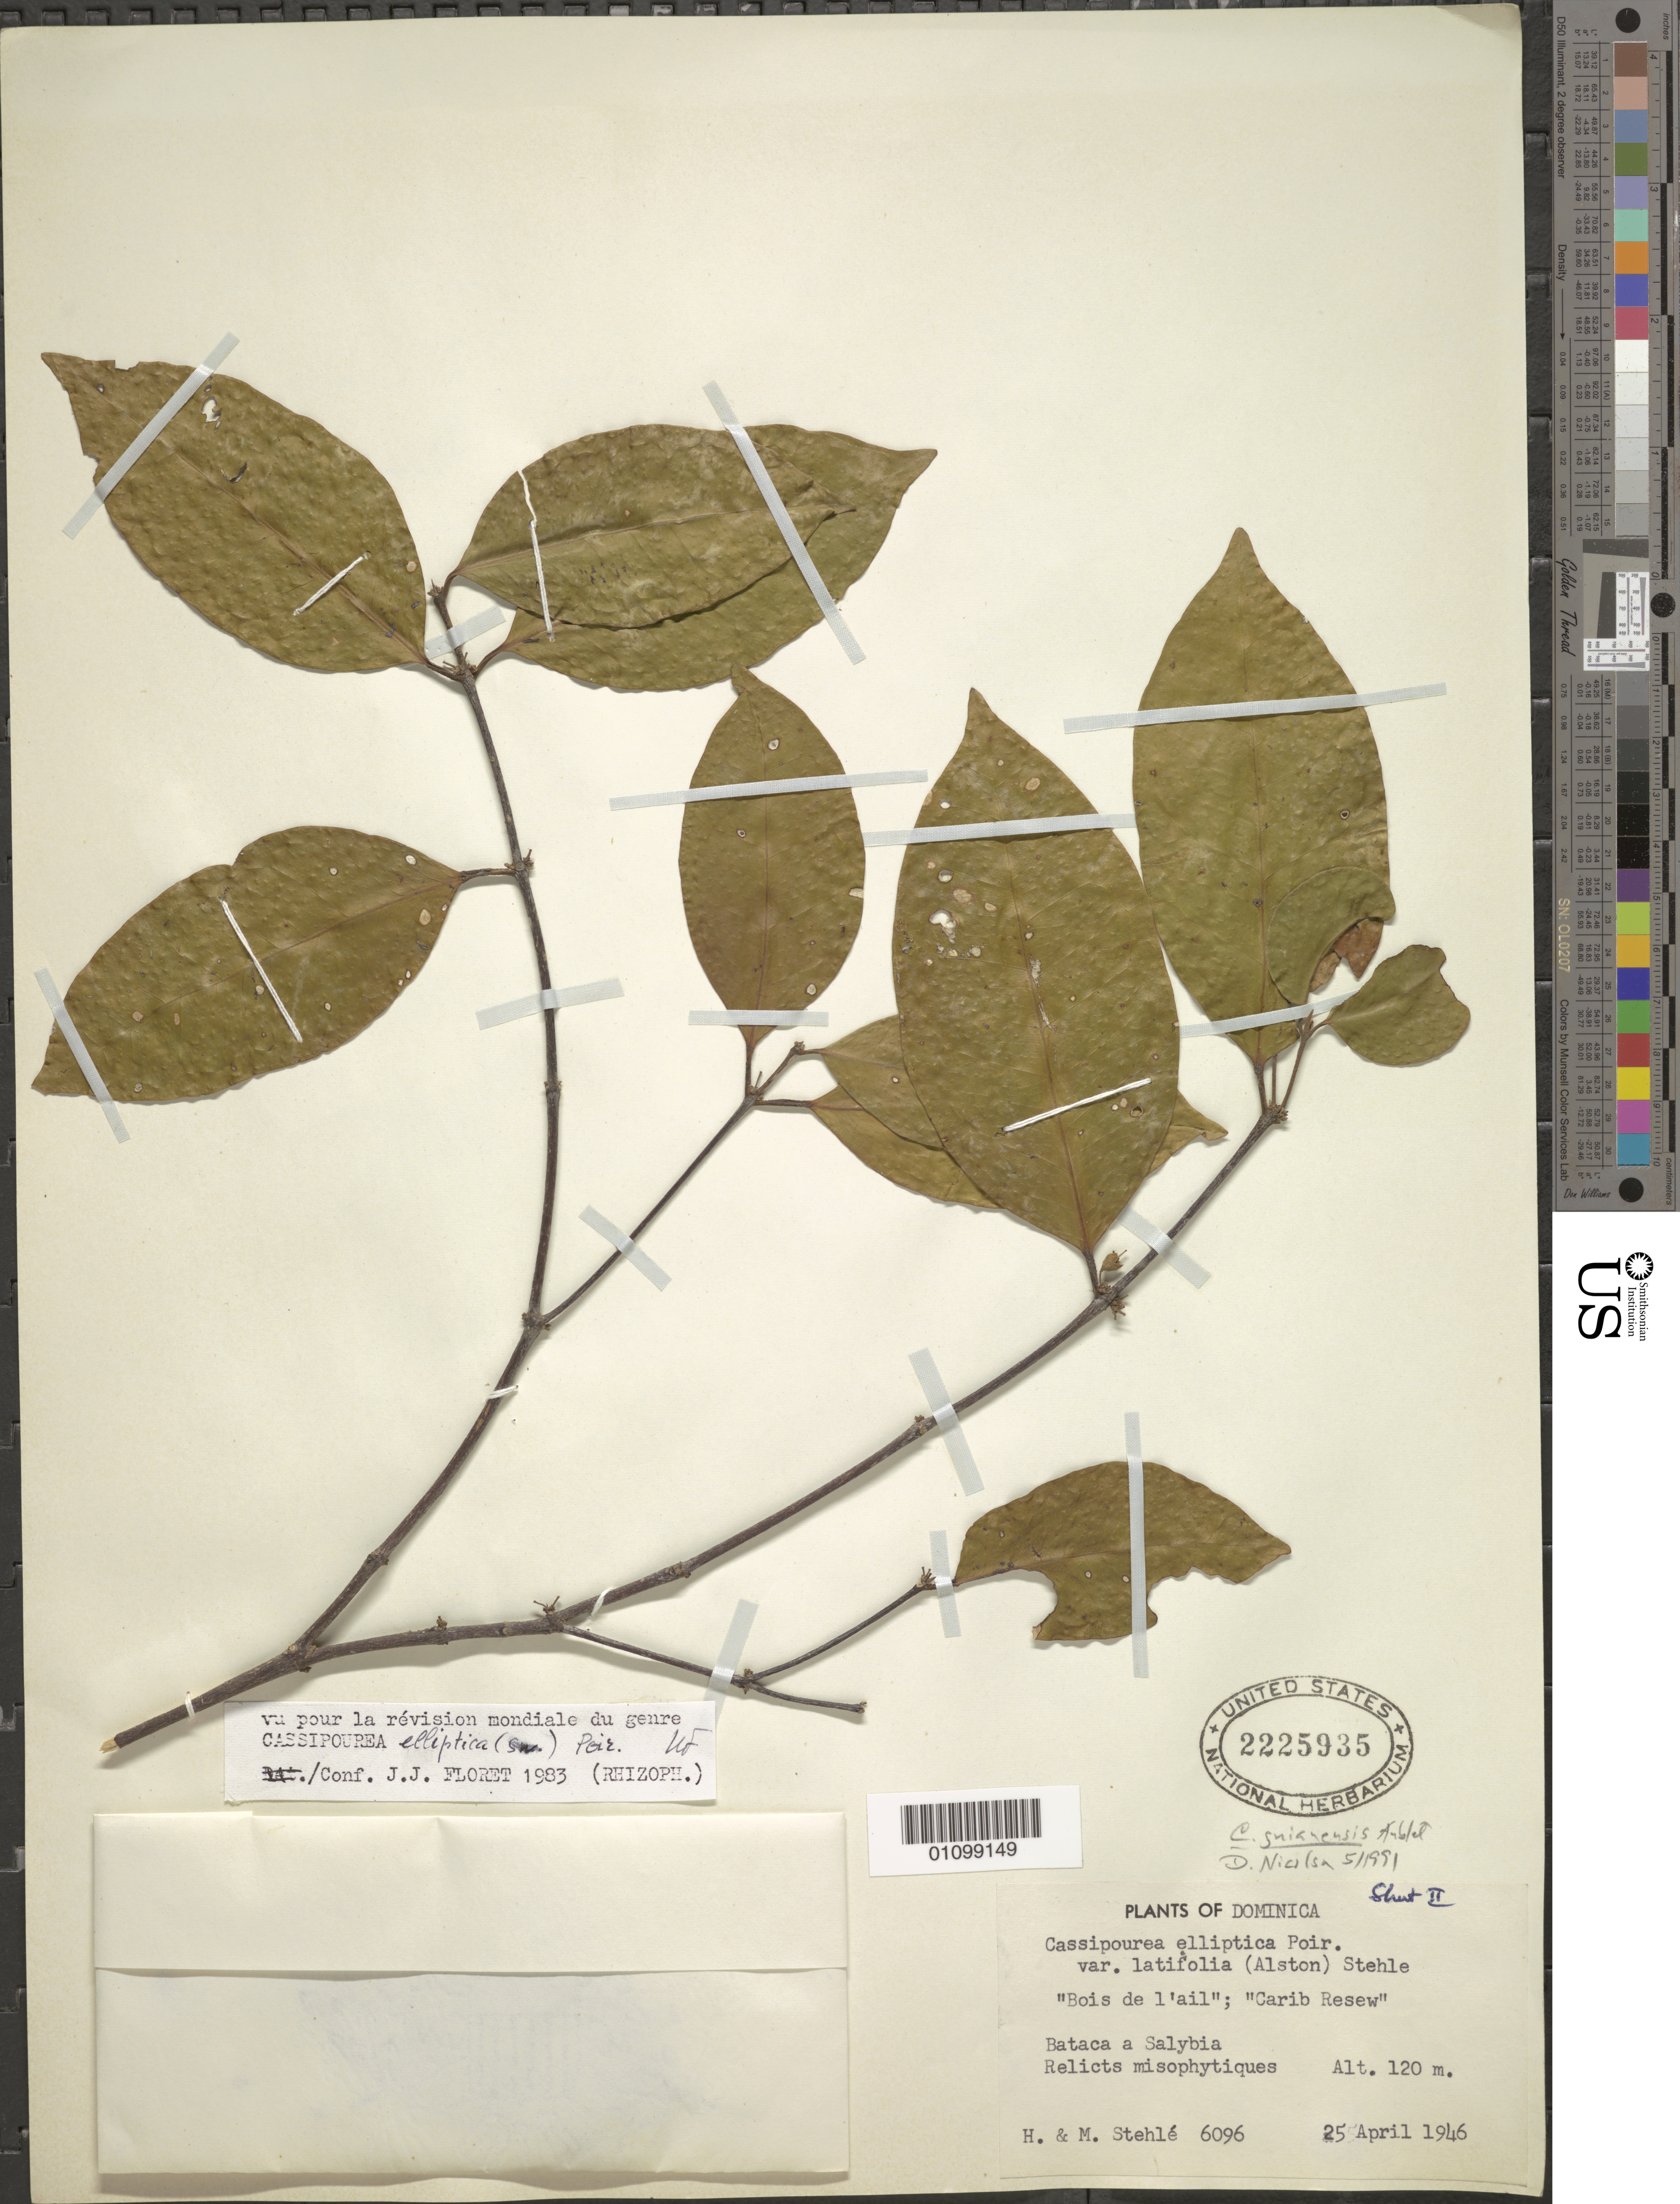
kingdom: Plantae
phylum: Tracheophyta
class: Magnoliopsida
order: Malpighiales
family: Rhizophoraceae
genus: Cassipourea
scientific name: Cassipourea guianensis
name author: Aubl.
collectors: H. Stehlé & M. Stehlé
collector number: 6096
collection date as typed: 25 Apr 1946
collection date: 1946-04-25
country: Dominica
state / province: St. David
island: Dominica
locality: Bataca a Salybia.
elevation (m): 120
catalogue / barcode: US 2225935